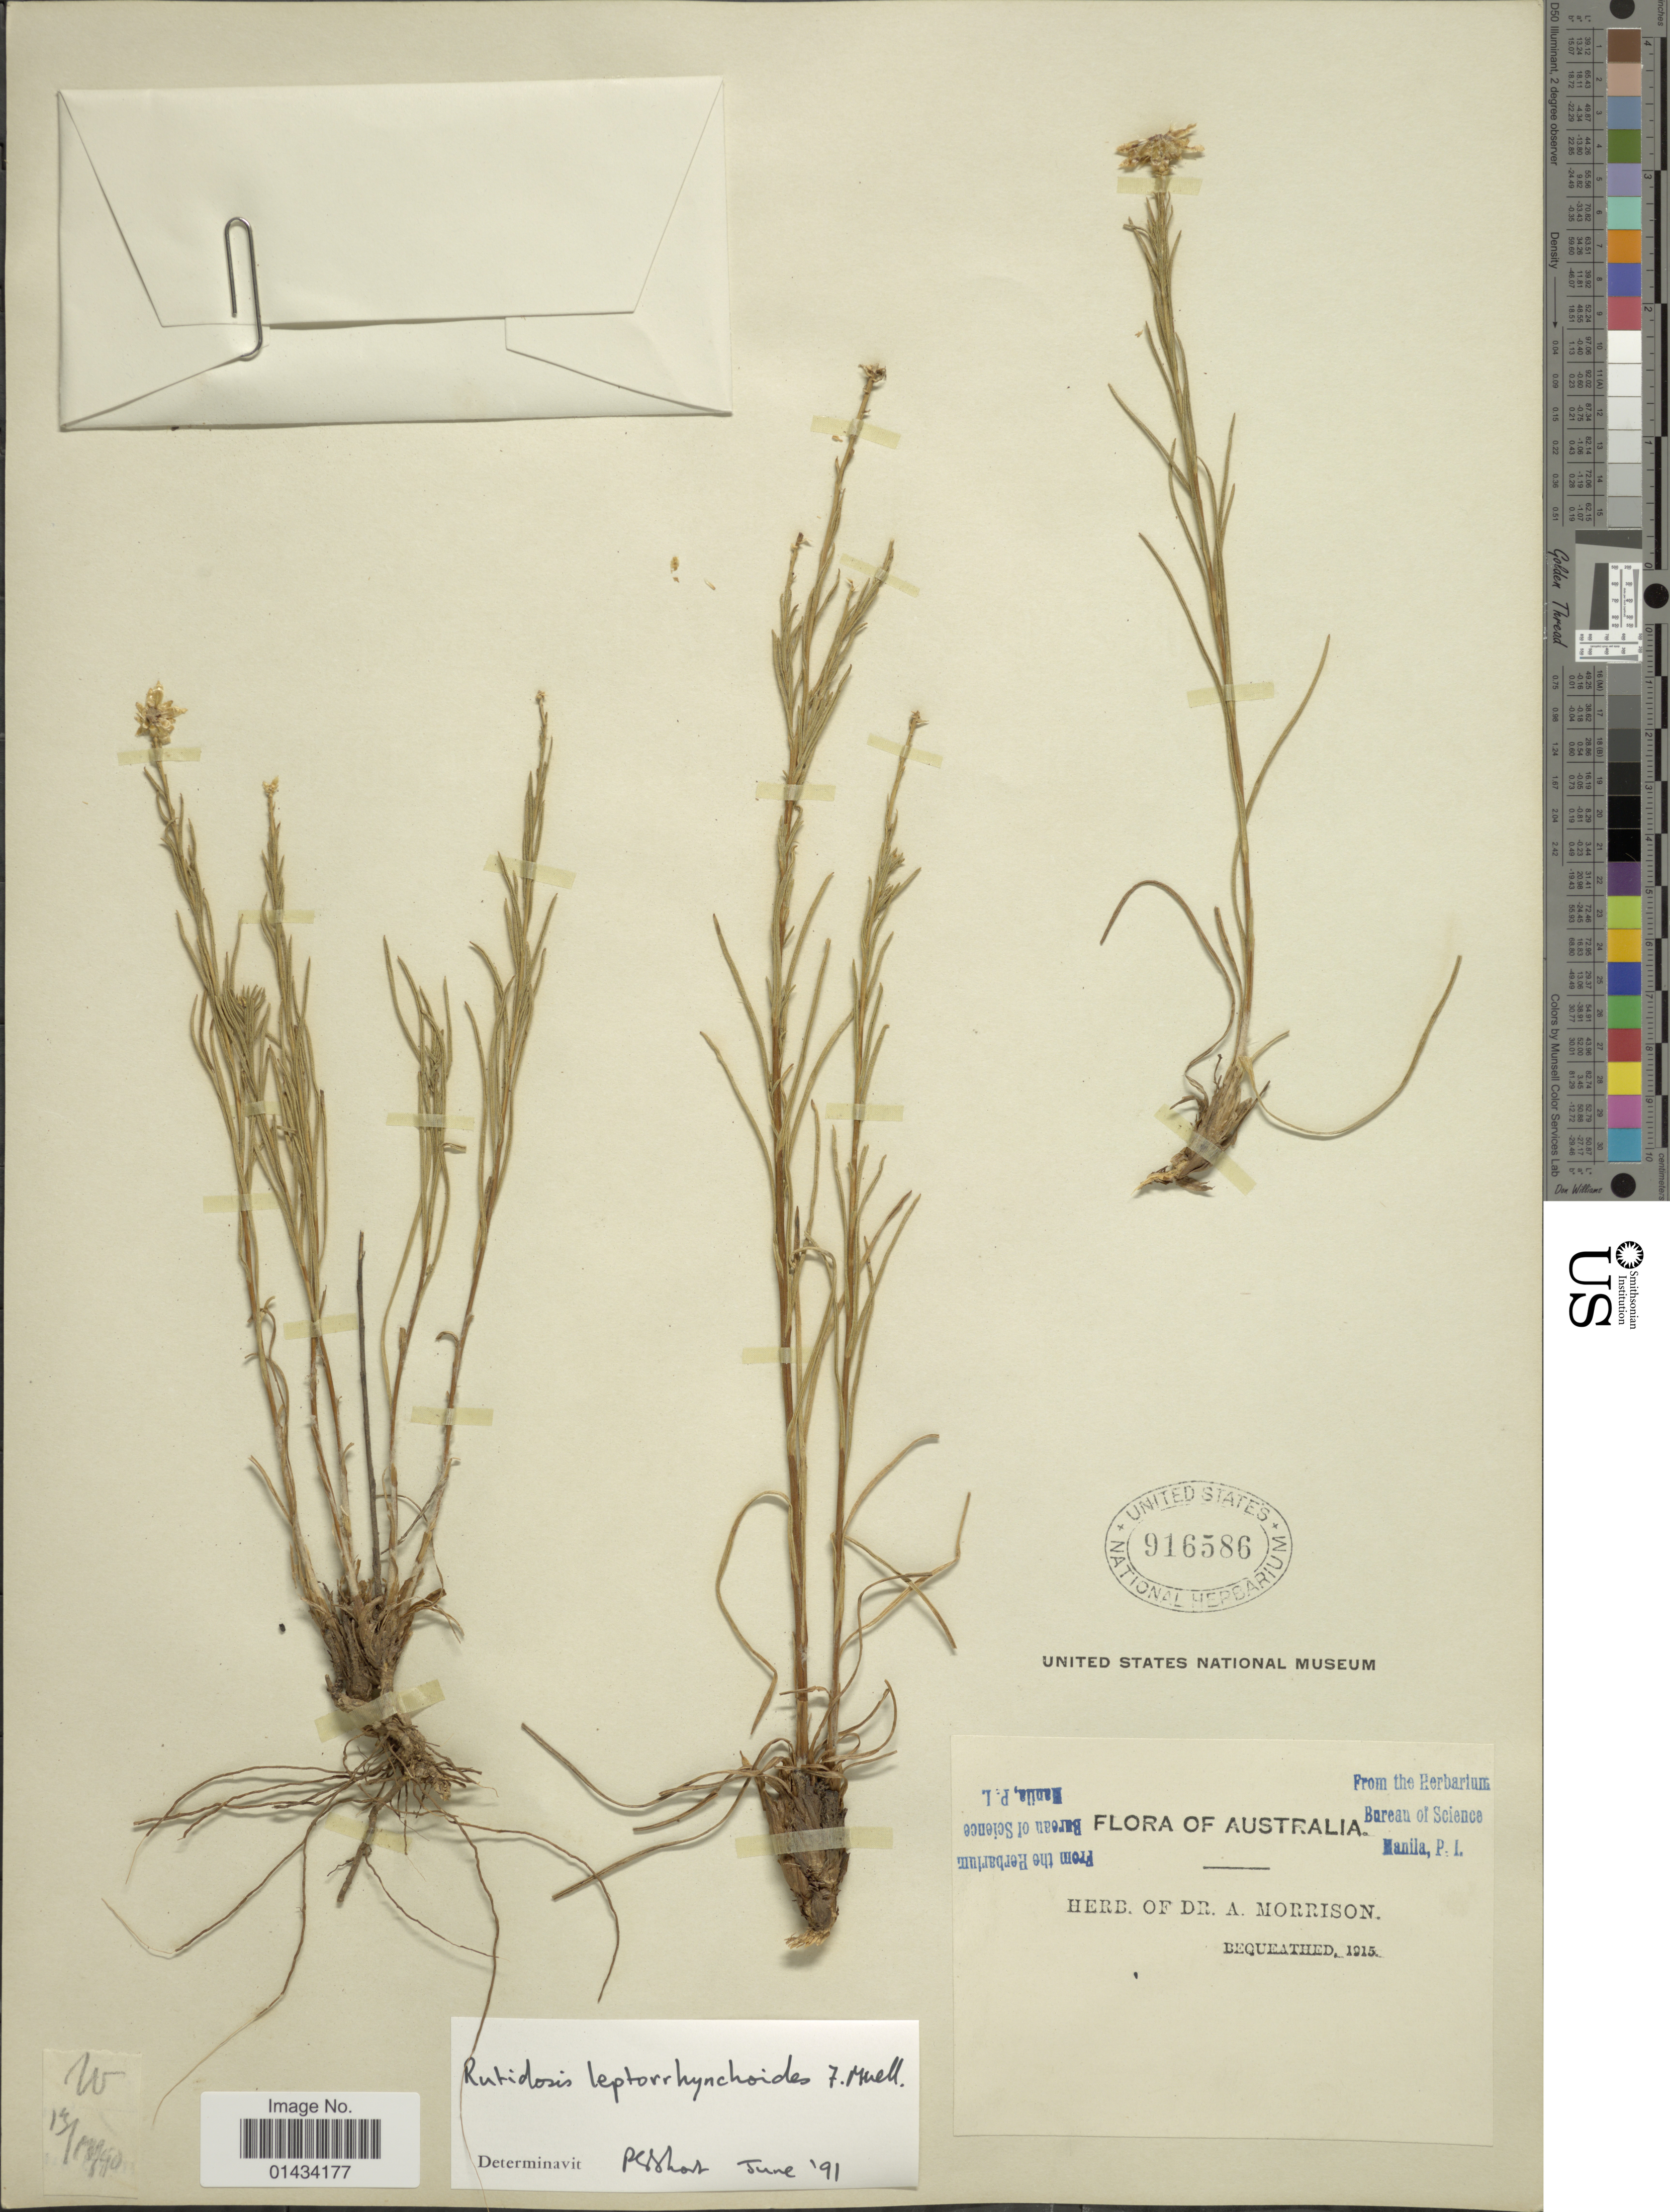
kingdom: Plantae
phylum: Tracheophyta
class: Magnoliopsida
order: Asterales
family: Asteraceae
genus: Rutidosis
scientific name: Rutidosis leptorrhynchoides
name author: F. Muell.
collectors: ex herb. Dr. A. Morrison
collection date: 1915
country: Australia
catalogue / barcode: US 916586